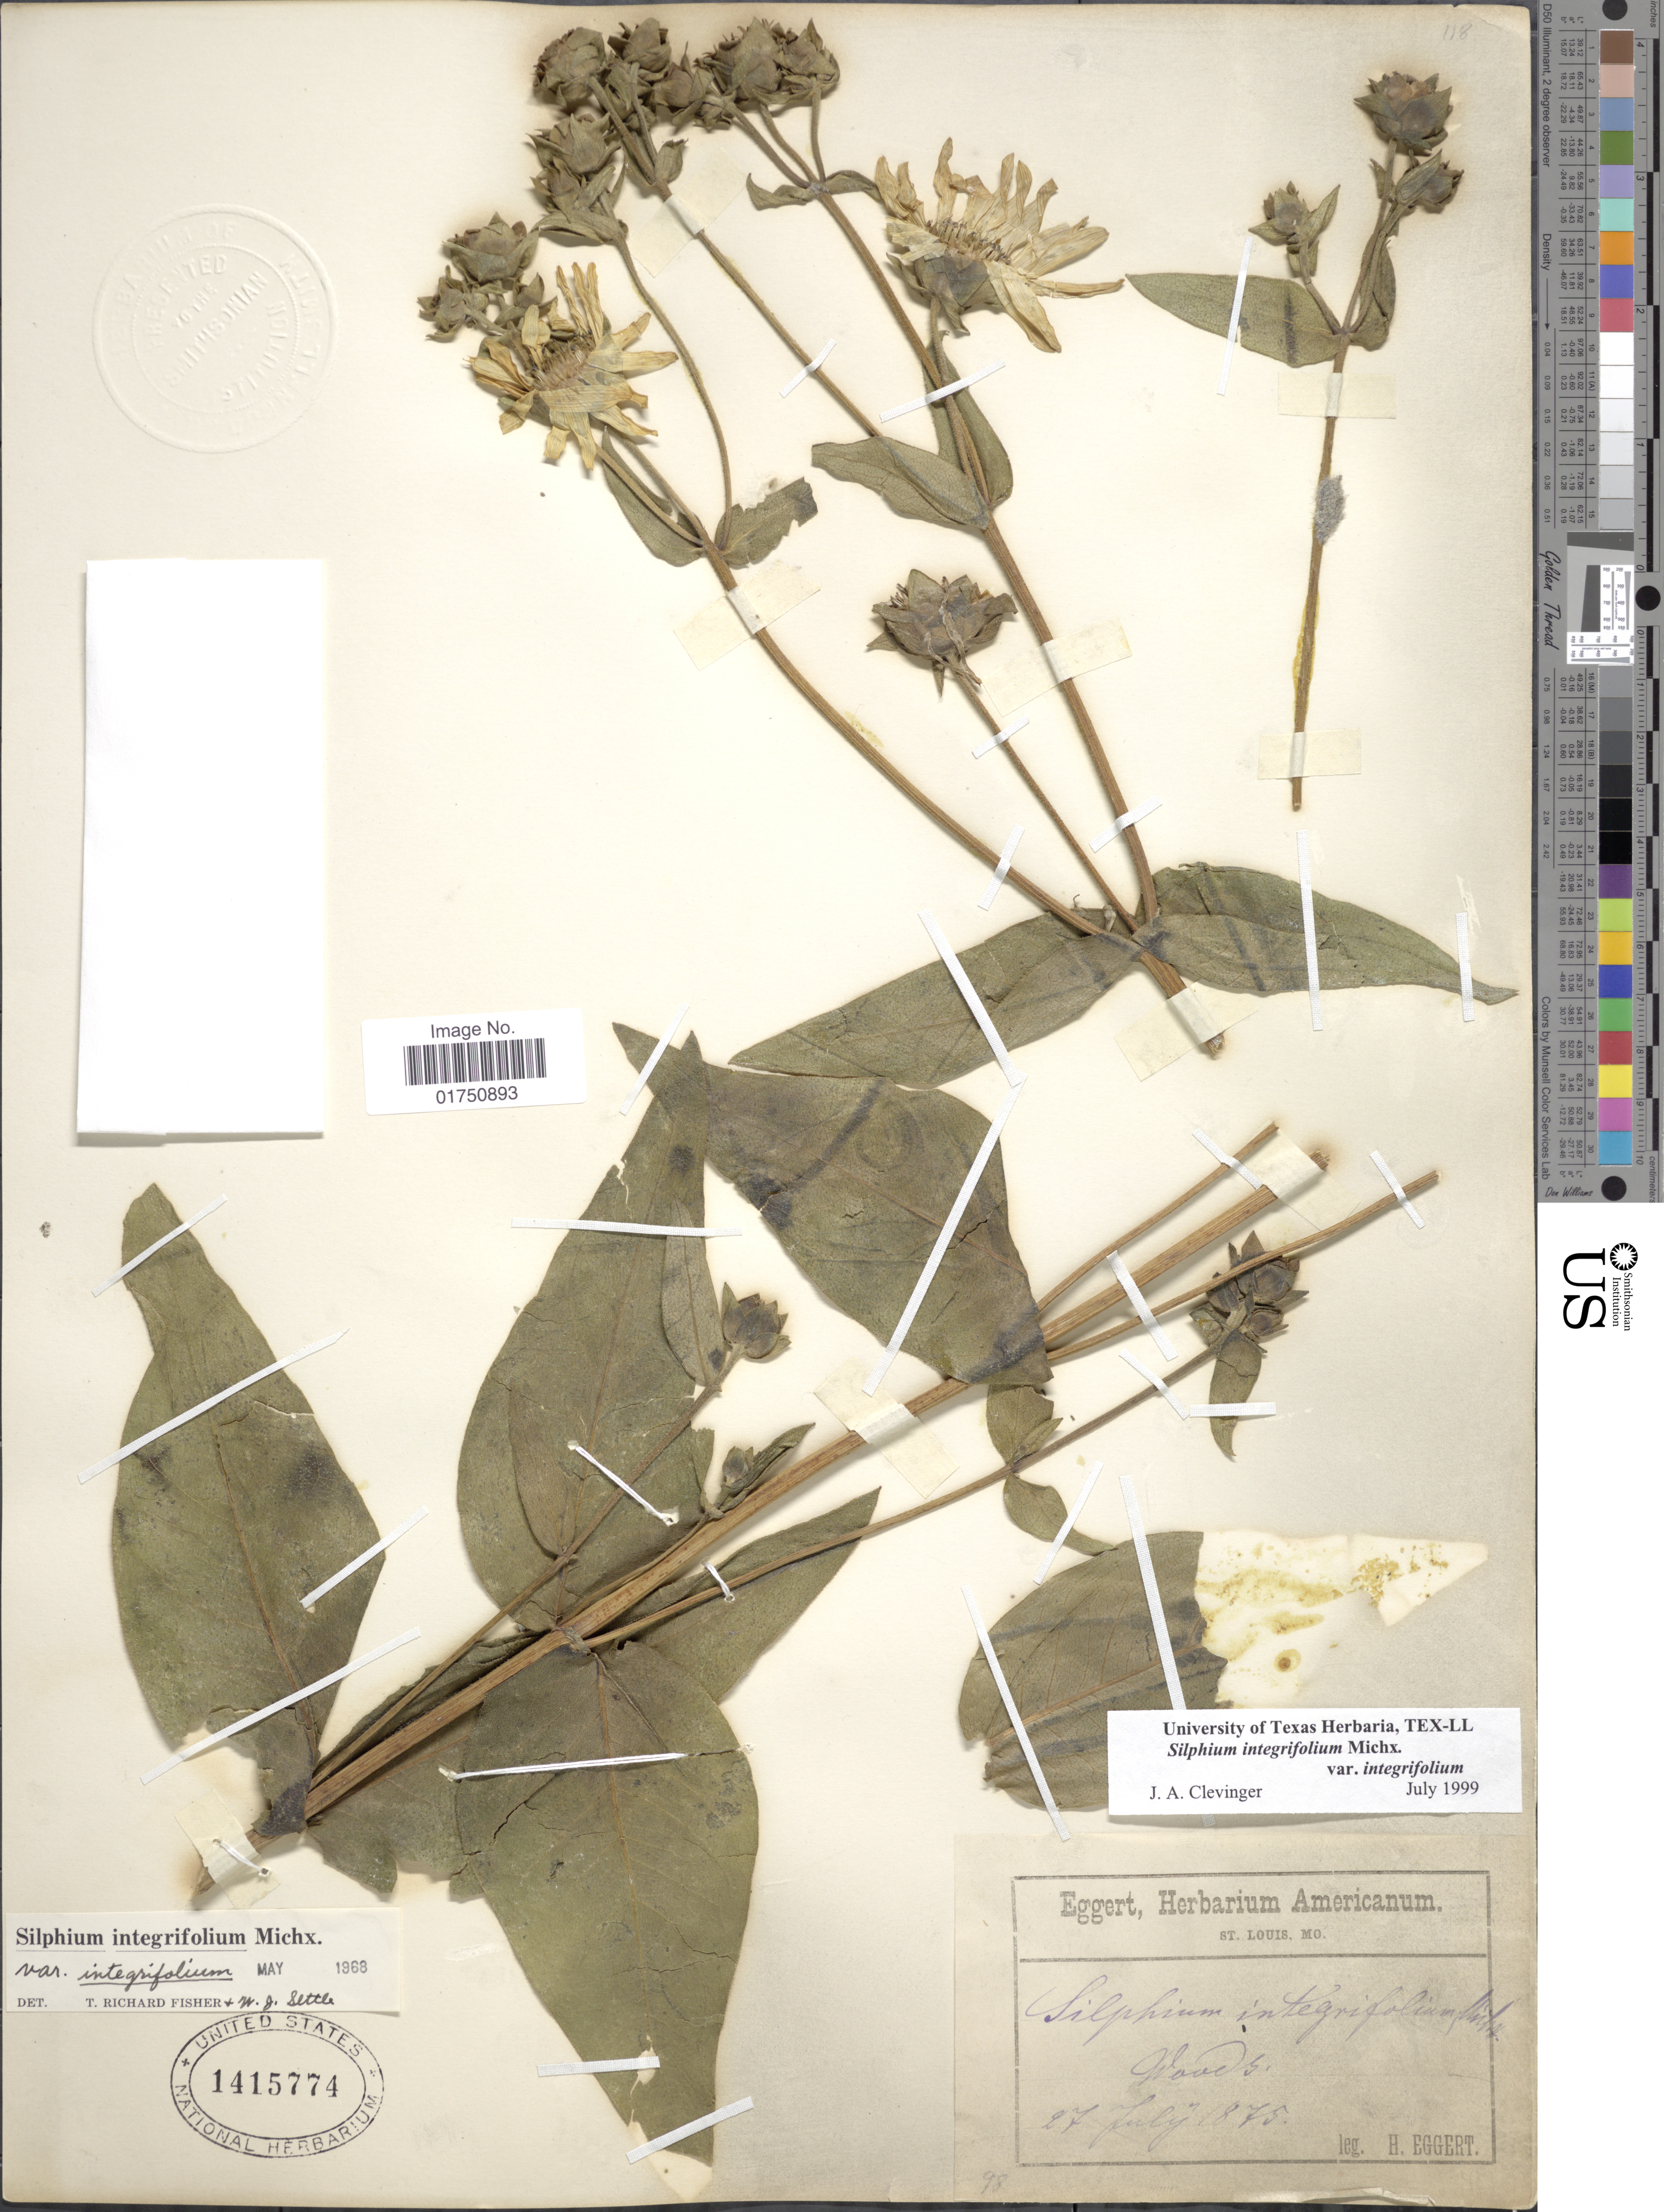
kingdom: Plantae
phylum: Tracheophyta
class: Magnoliopsida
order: Asterales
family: Asteraceae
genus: Silphium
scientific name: Silphium integrifolium var. integrifolium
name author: Michx.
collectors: H. Eggert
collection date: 1875-07-27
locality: Woods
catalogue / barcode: US 1415774